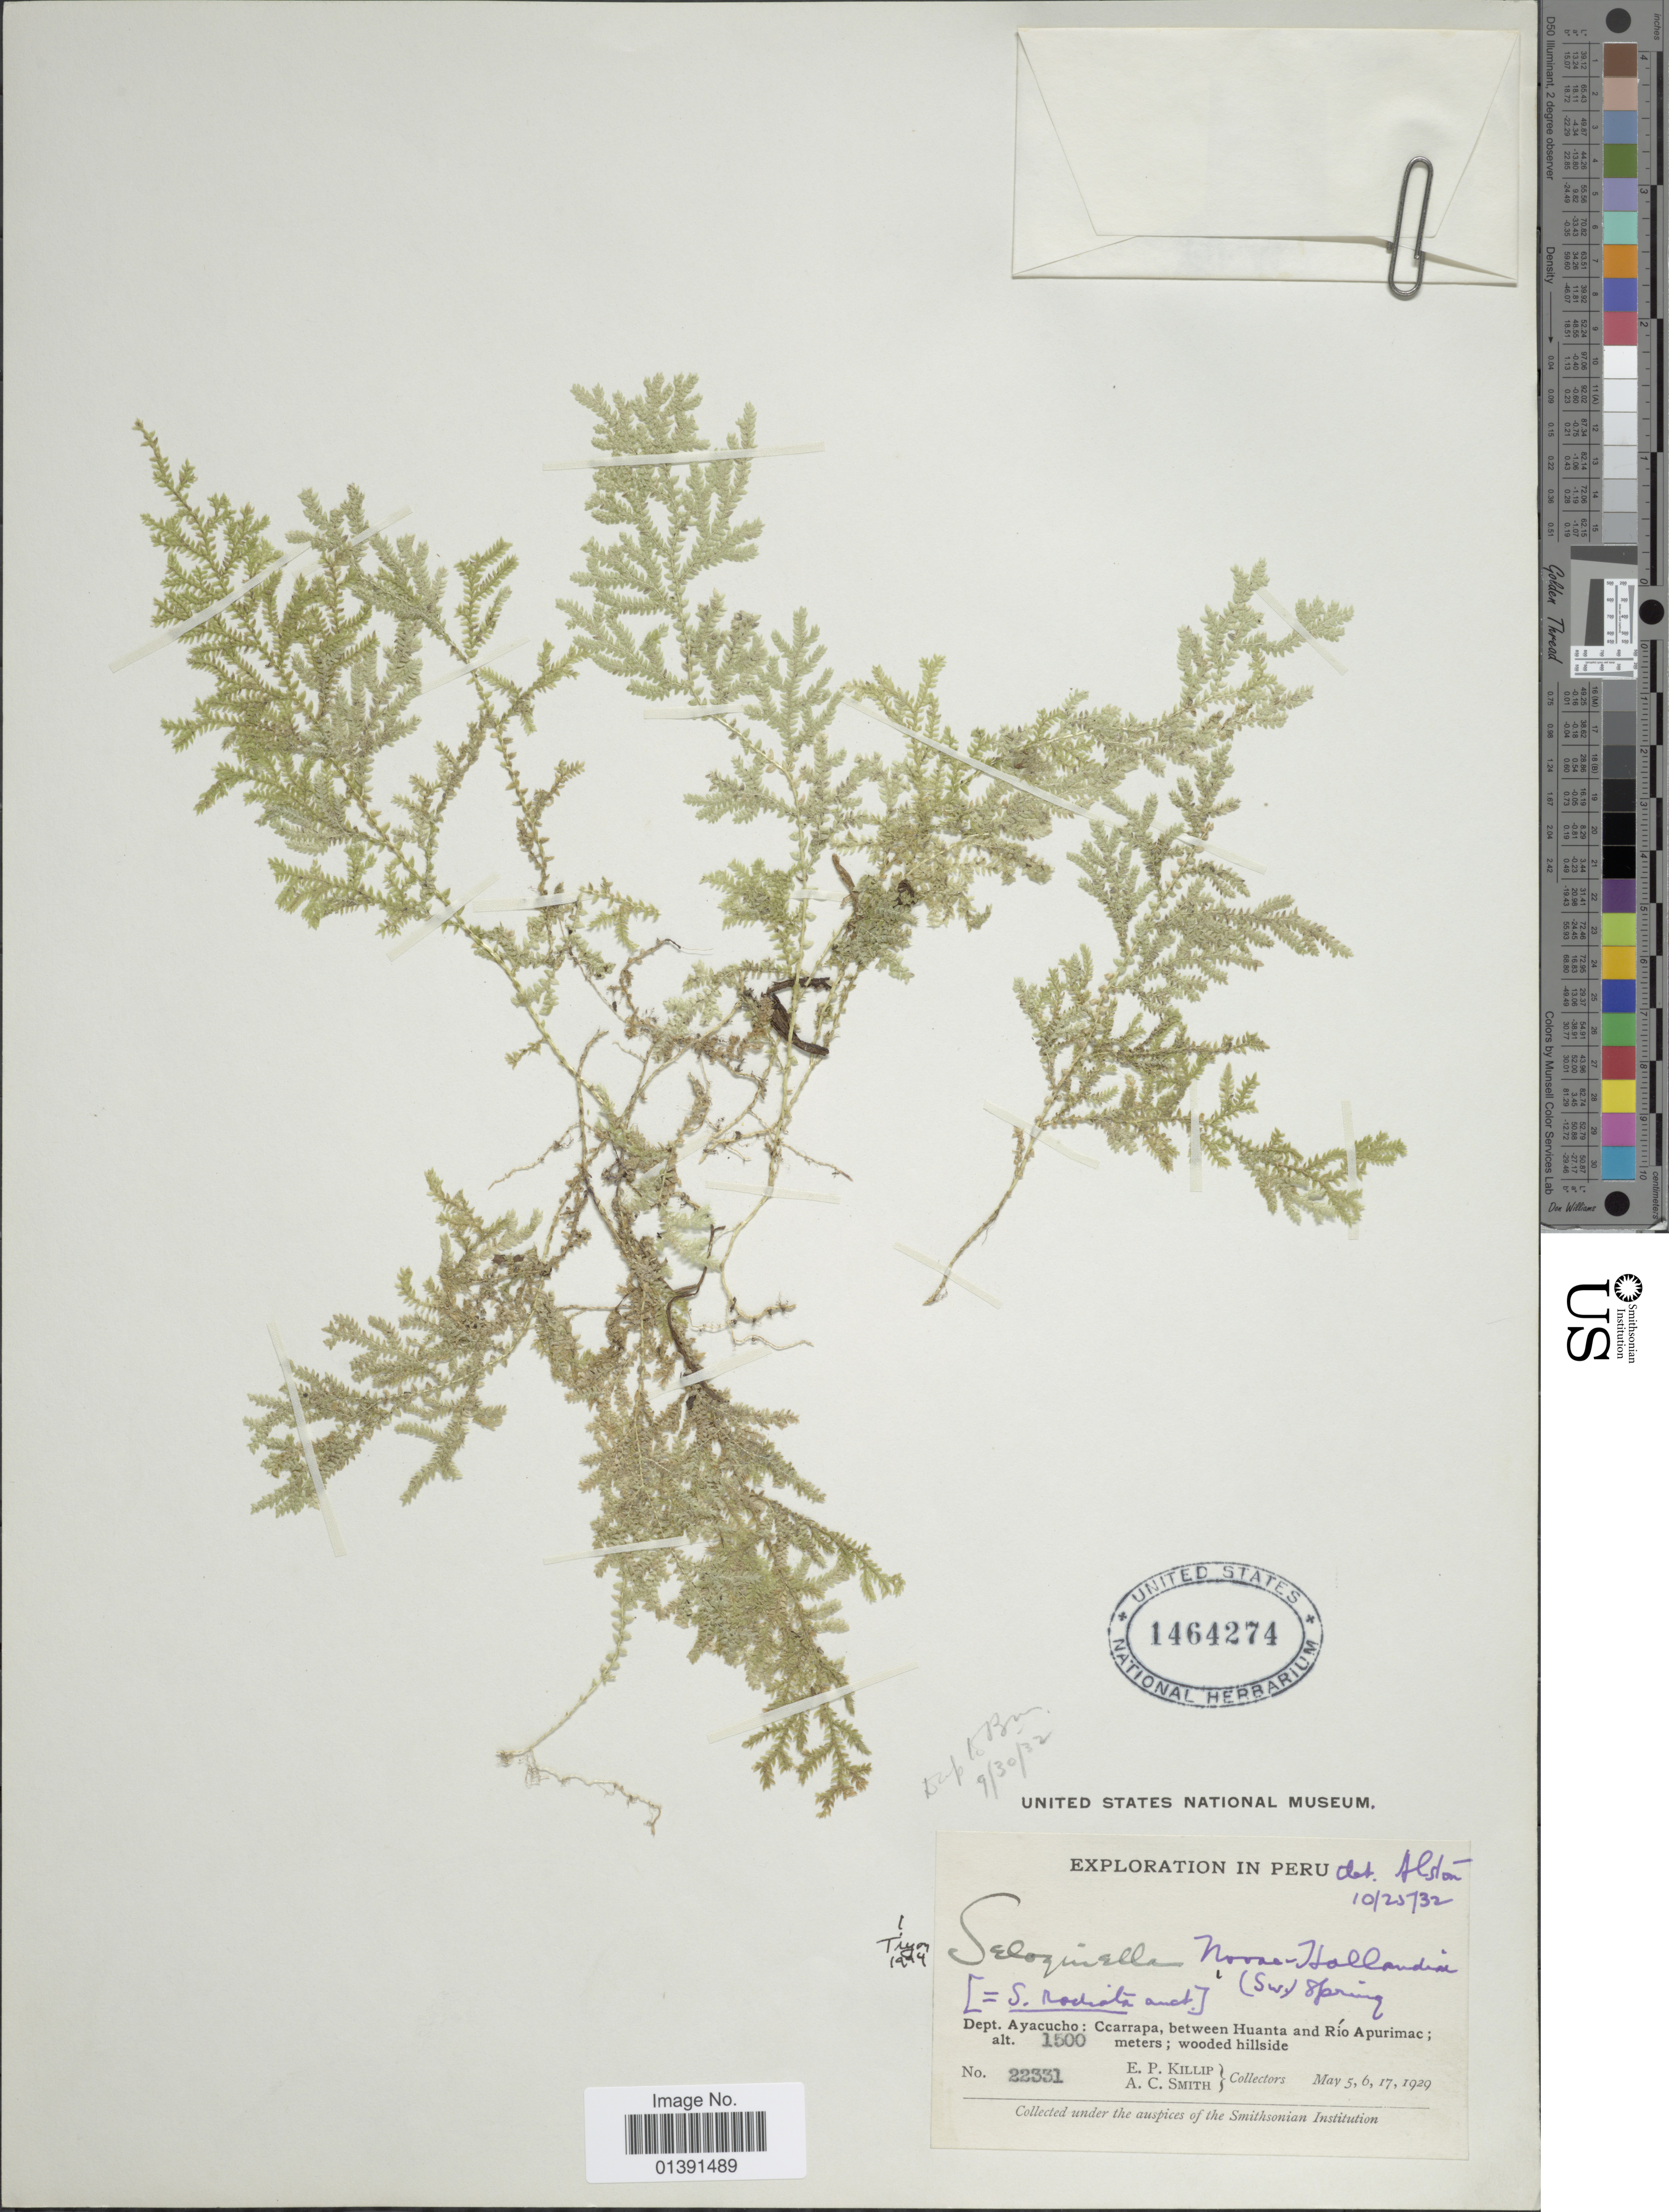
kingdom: Plantae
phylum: Tracheophyta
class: Lycopodiopsida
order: Selaginellales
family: Selaginellaceae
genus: Selaginella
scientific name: Selaginella novae-hollandiae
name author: (Sw.) Spring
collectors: E. P. Killip & A. C. Smith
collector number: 22331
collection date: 1929-05-05/1929-05-17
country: Peru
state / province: Ayacucho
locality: Ccarrapa, between Huanta and Rio Apurimac, wooded hillside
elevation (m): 1500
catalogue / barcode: US 1464274